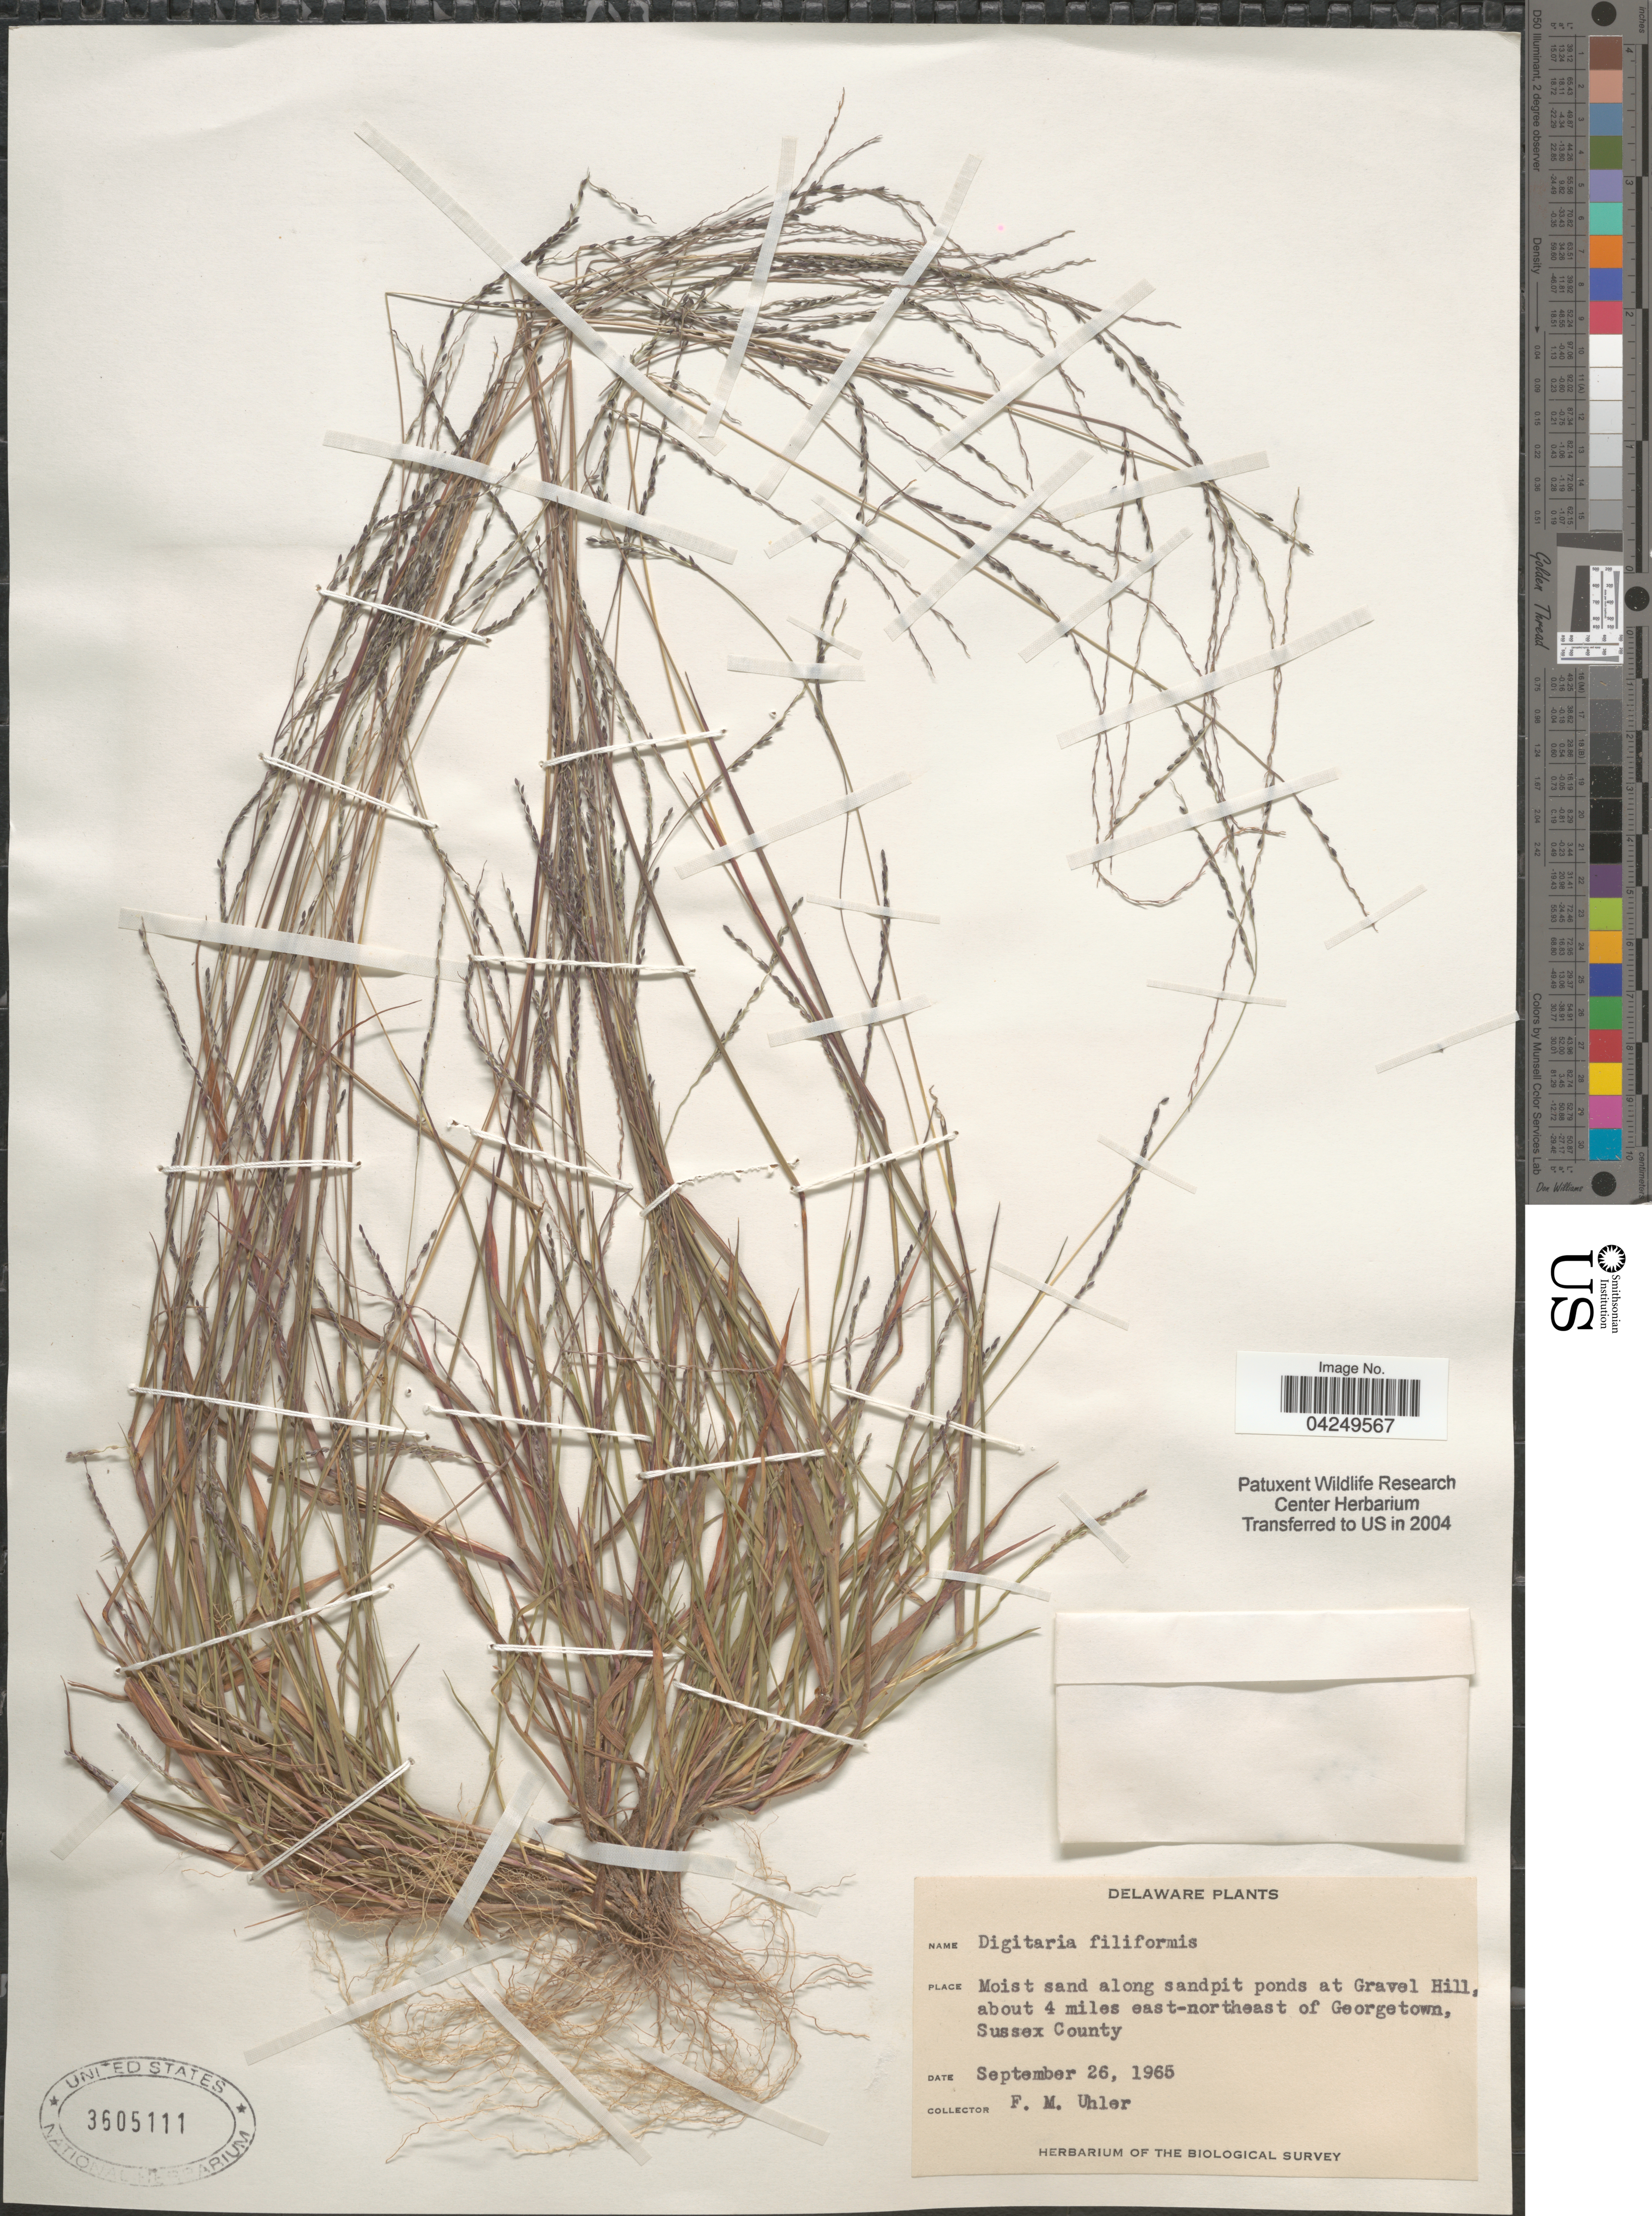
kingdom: Plantae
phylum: Tracheophyta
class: Liliopsida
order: Poales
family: Poaceae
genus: Digitaria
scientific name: Digitaria filiformis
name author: (L.) Koeler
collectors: F. M. Uhler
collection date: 1965-09-26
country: United States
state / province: Delaware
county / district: Sussex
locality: Moist sand along sandpit ponds at Gravel Hill, about 4 miles east-northeast of Georgetown, Sussex County. The Biological Survey.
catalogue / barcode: US 3605111